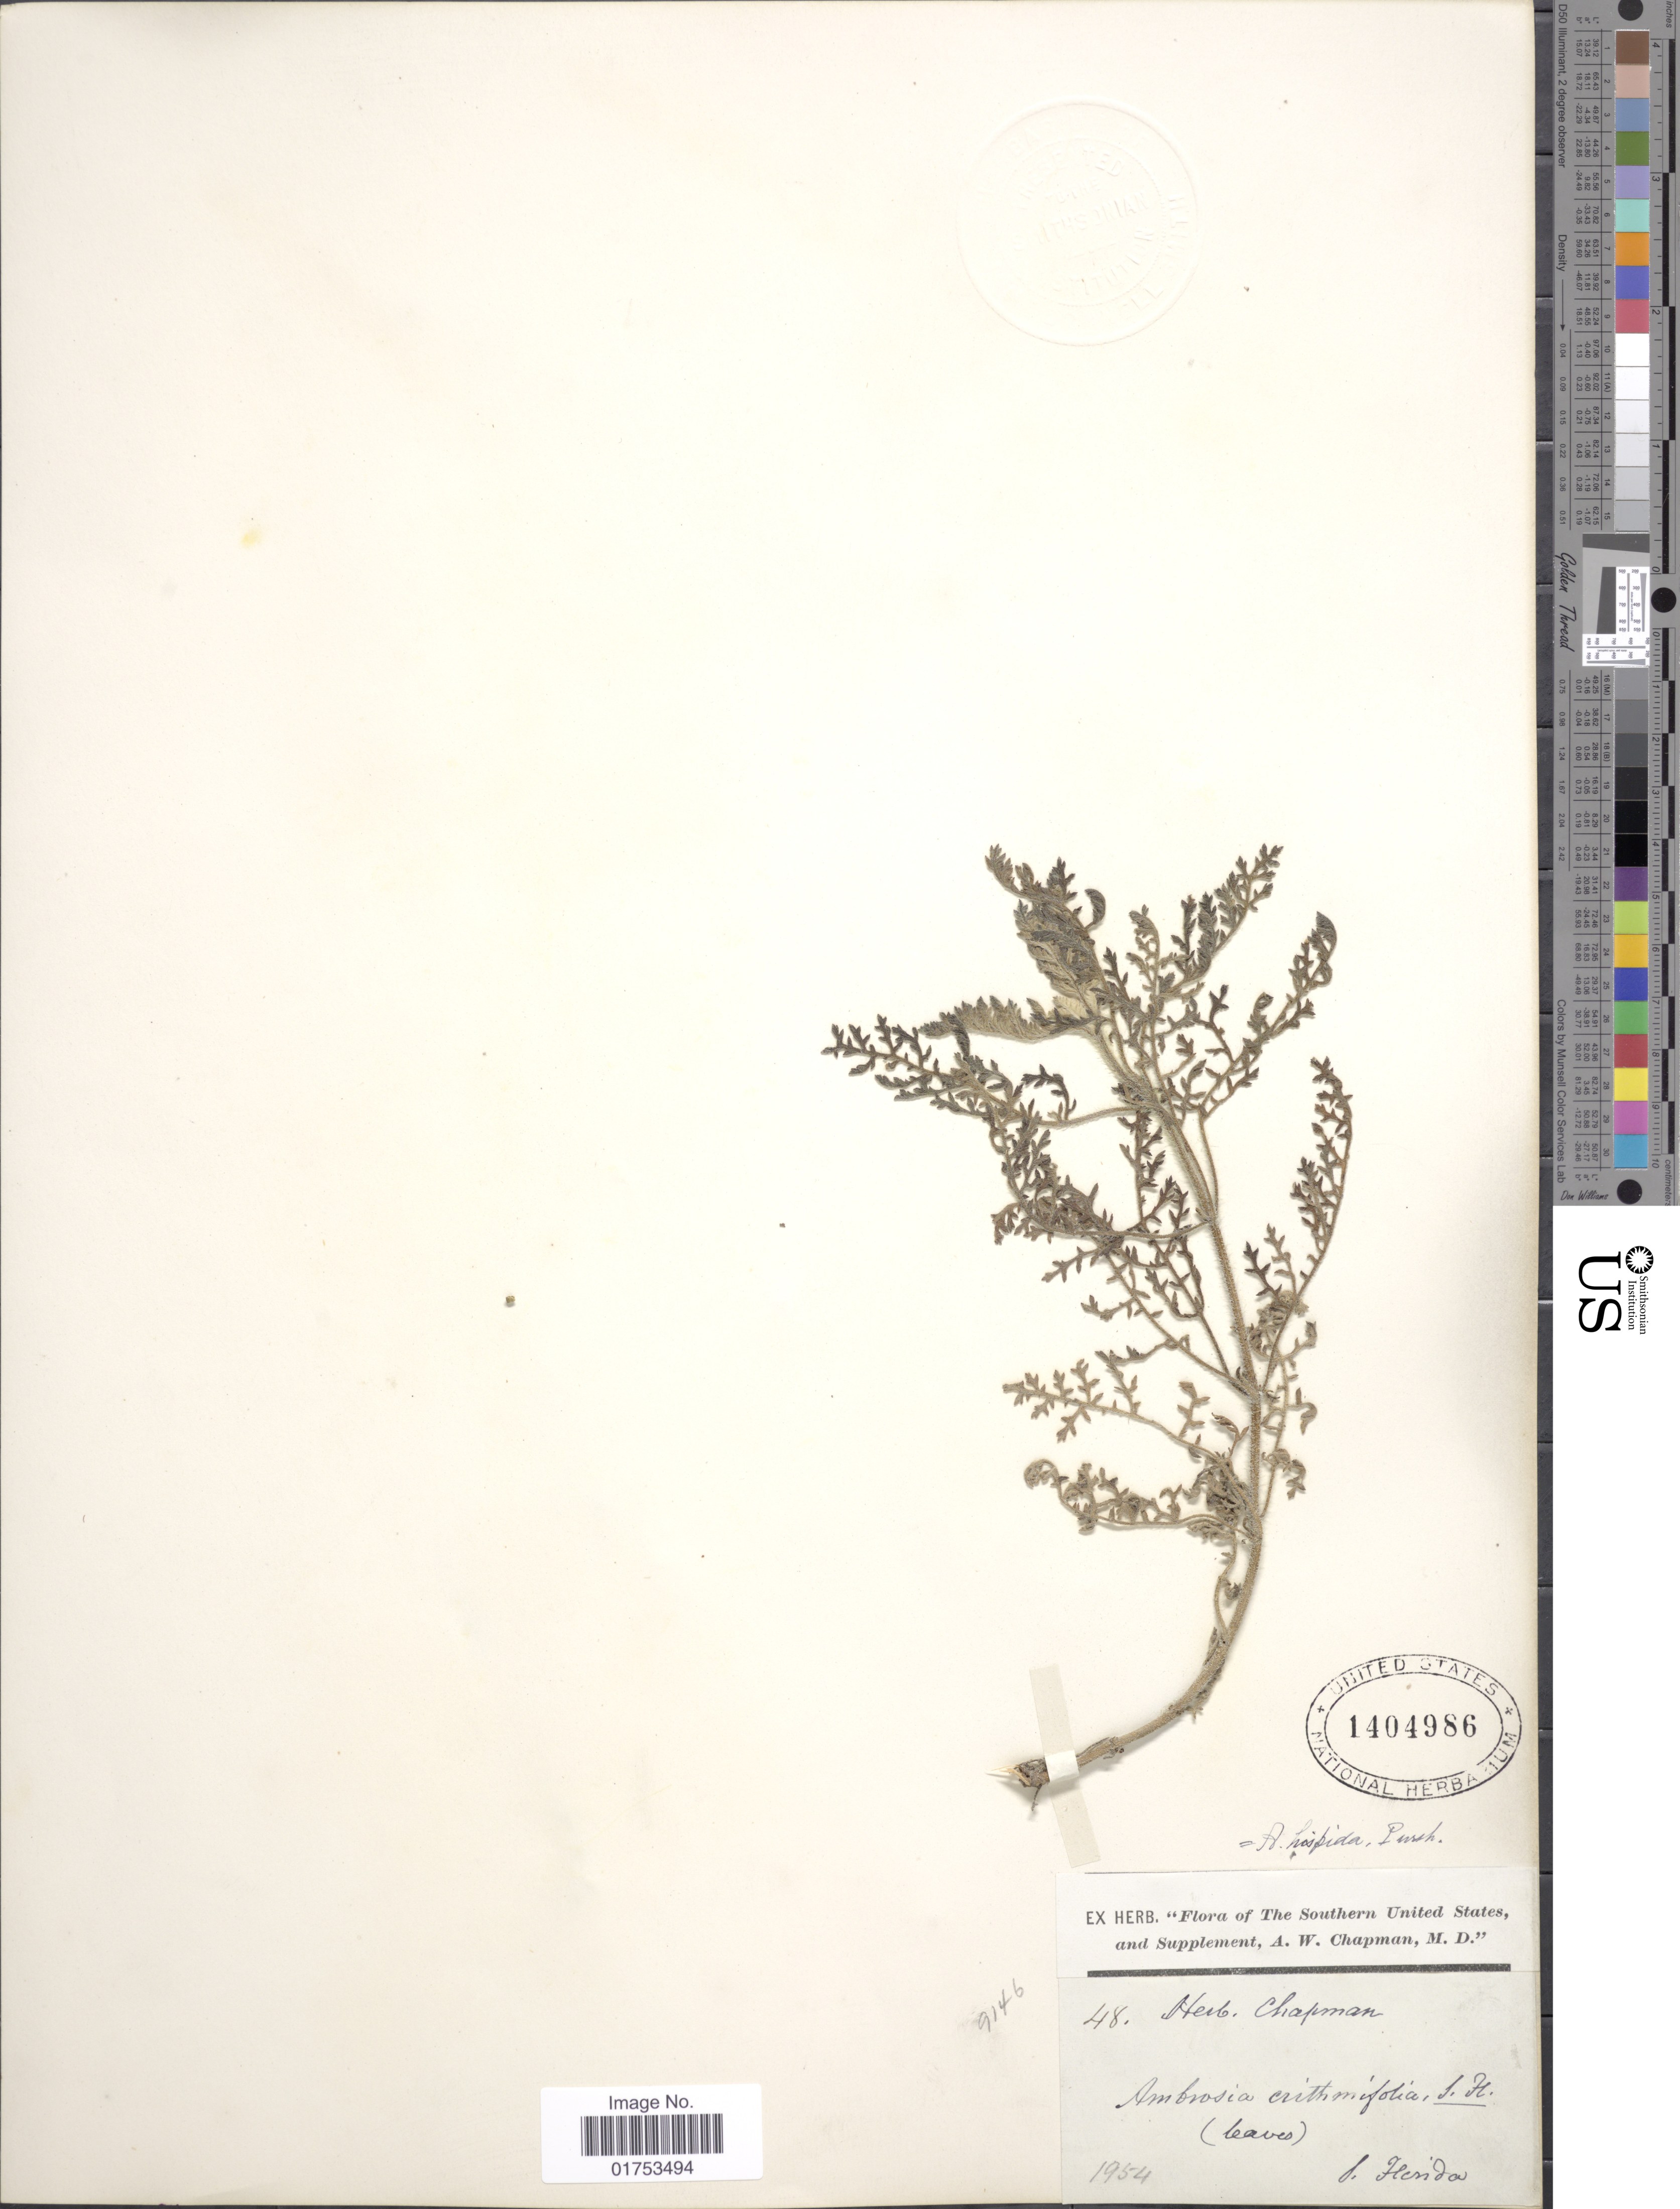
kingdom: Plantae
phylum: Tracheophyta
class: Magnoliopsida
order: Asterales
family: Asteraceae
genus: Ambrosia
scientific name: Ambrosia hispida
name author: Pursh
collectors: ex herb. Chapman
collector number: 48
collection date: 1954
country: United States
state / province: Florida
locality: S. Florida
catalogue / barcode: US 1404986